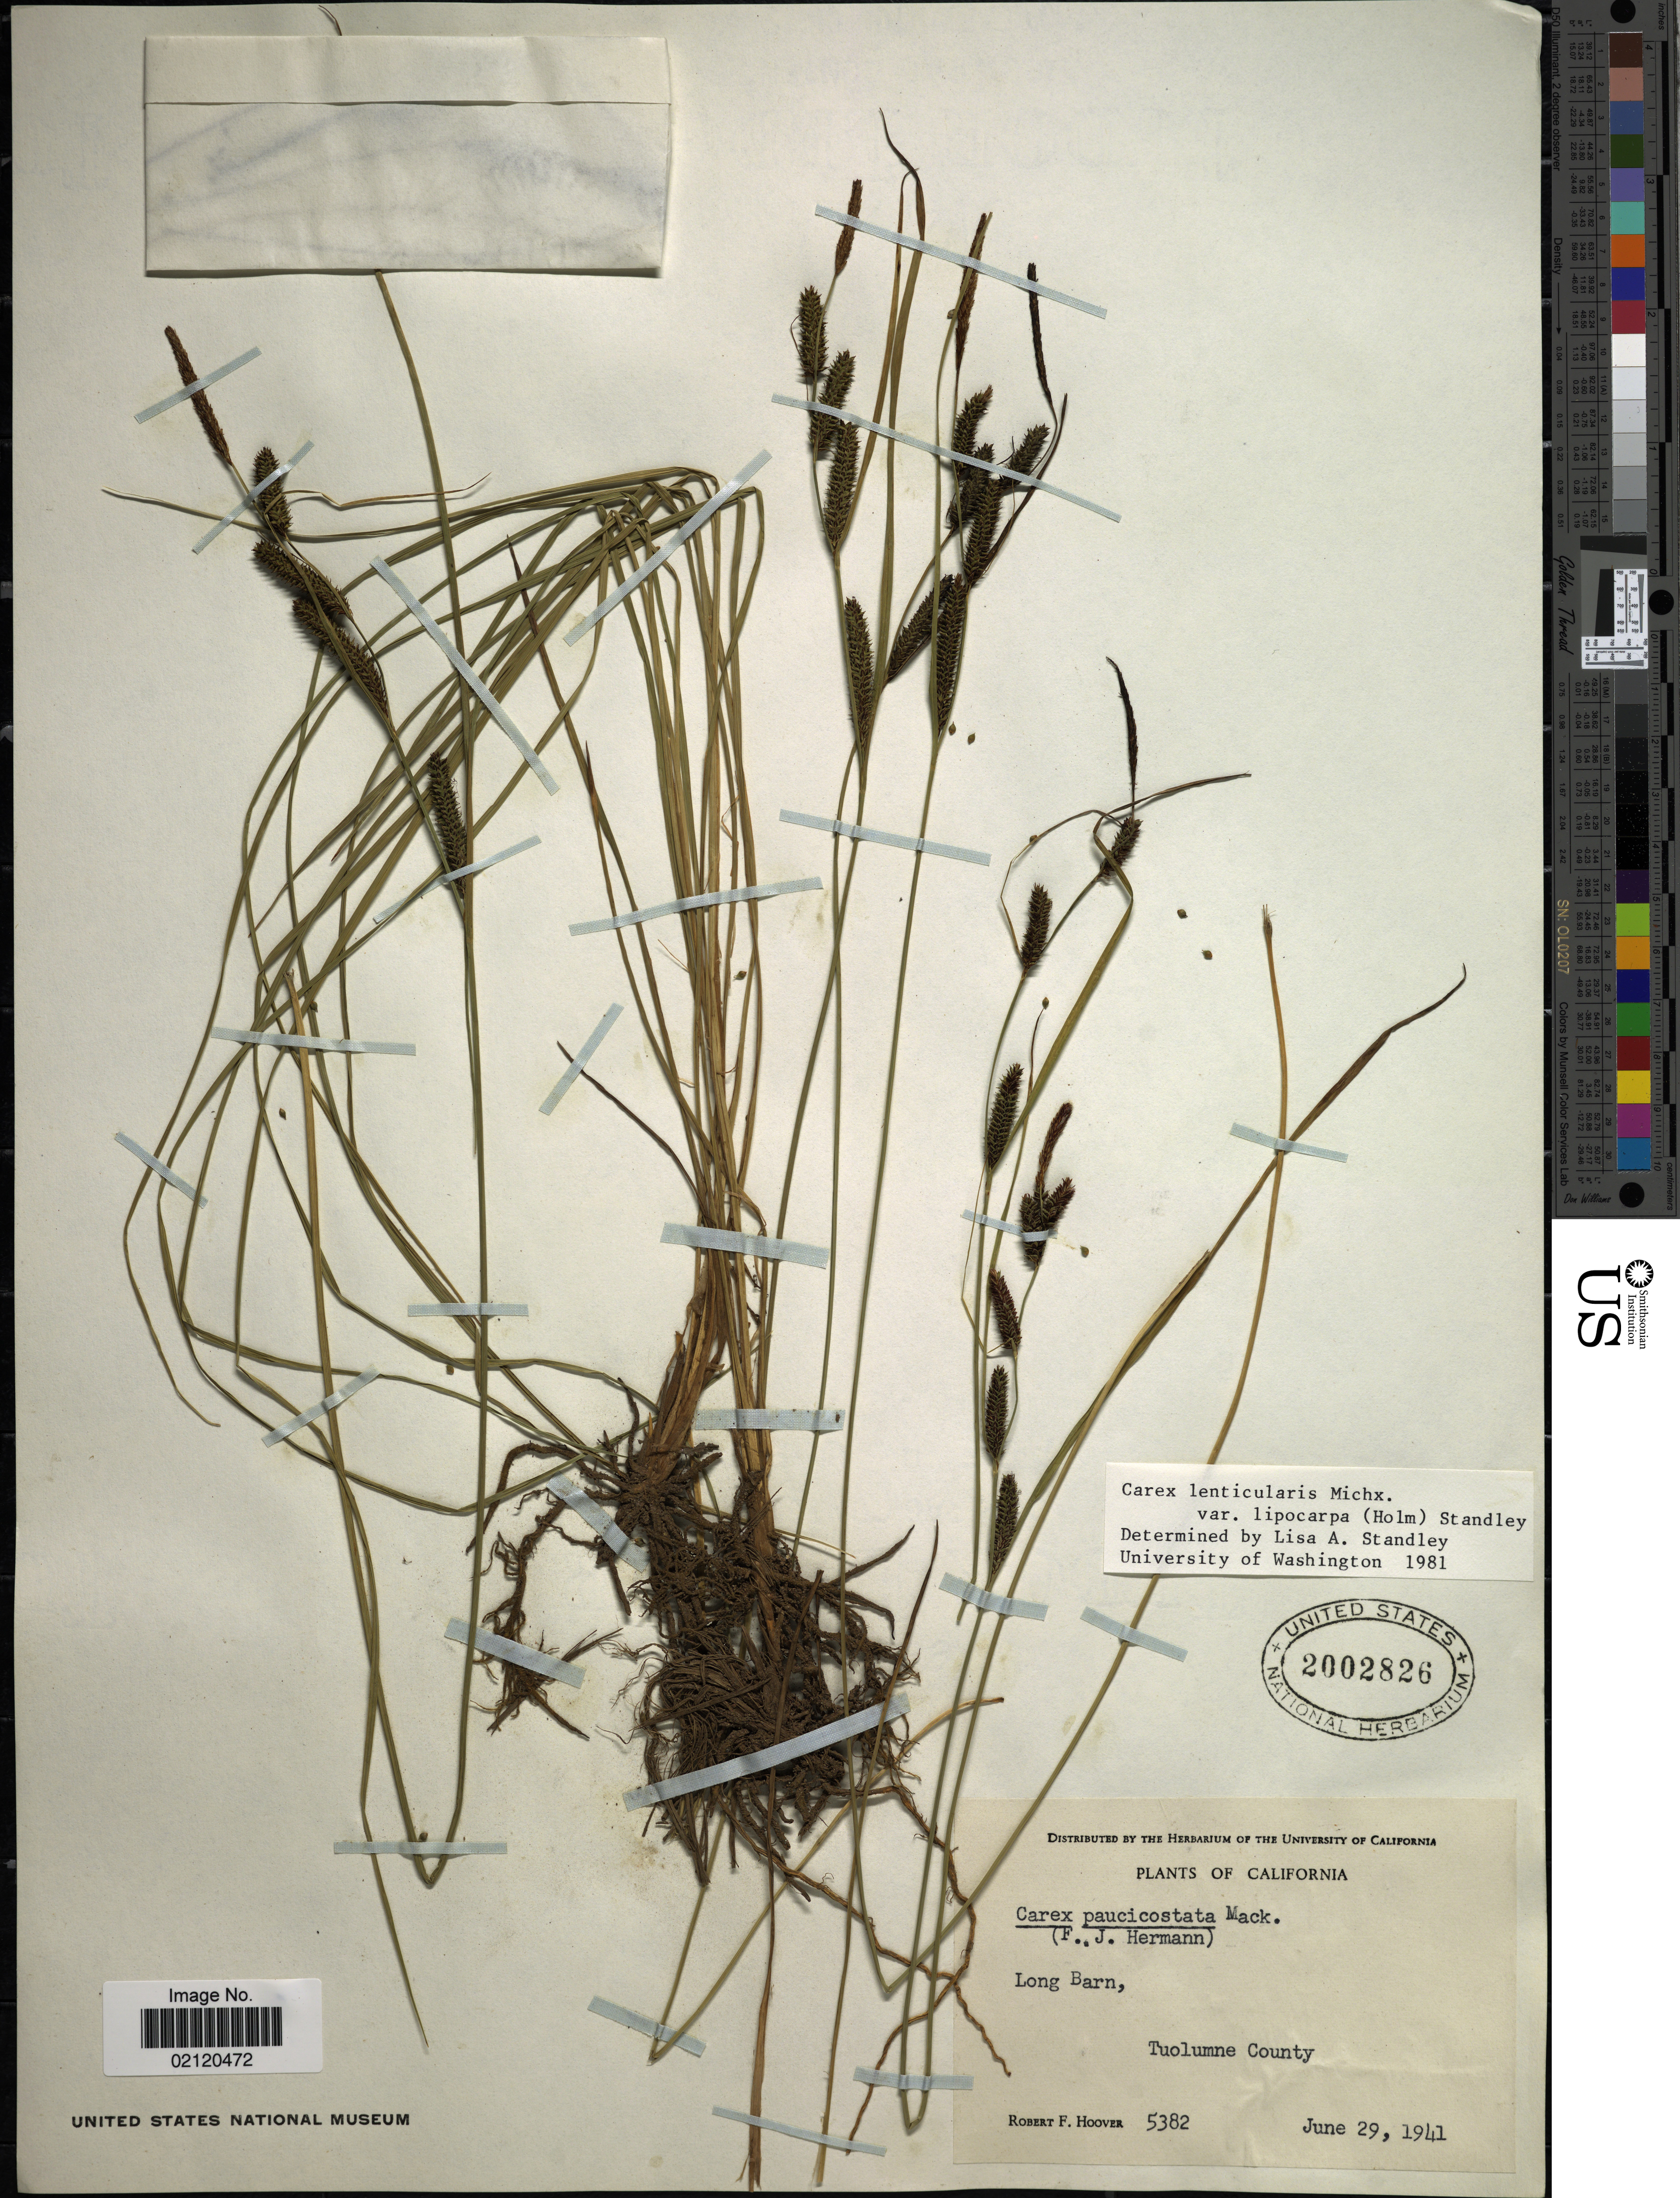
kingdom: Plantae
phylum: Tracheophyta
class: Liliopsida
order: Poales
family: Cyperaceae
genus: Carex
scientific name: Carex kelloggii var. kelloggii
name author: W. Boott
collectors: R. F. Hoover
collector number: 5382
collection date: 1941-06-29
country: United States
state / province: California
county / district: Tuolumne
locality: Long Barn, Tuolumne County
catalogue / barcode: US 2002826